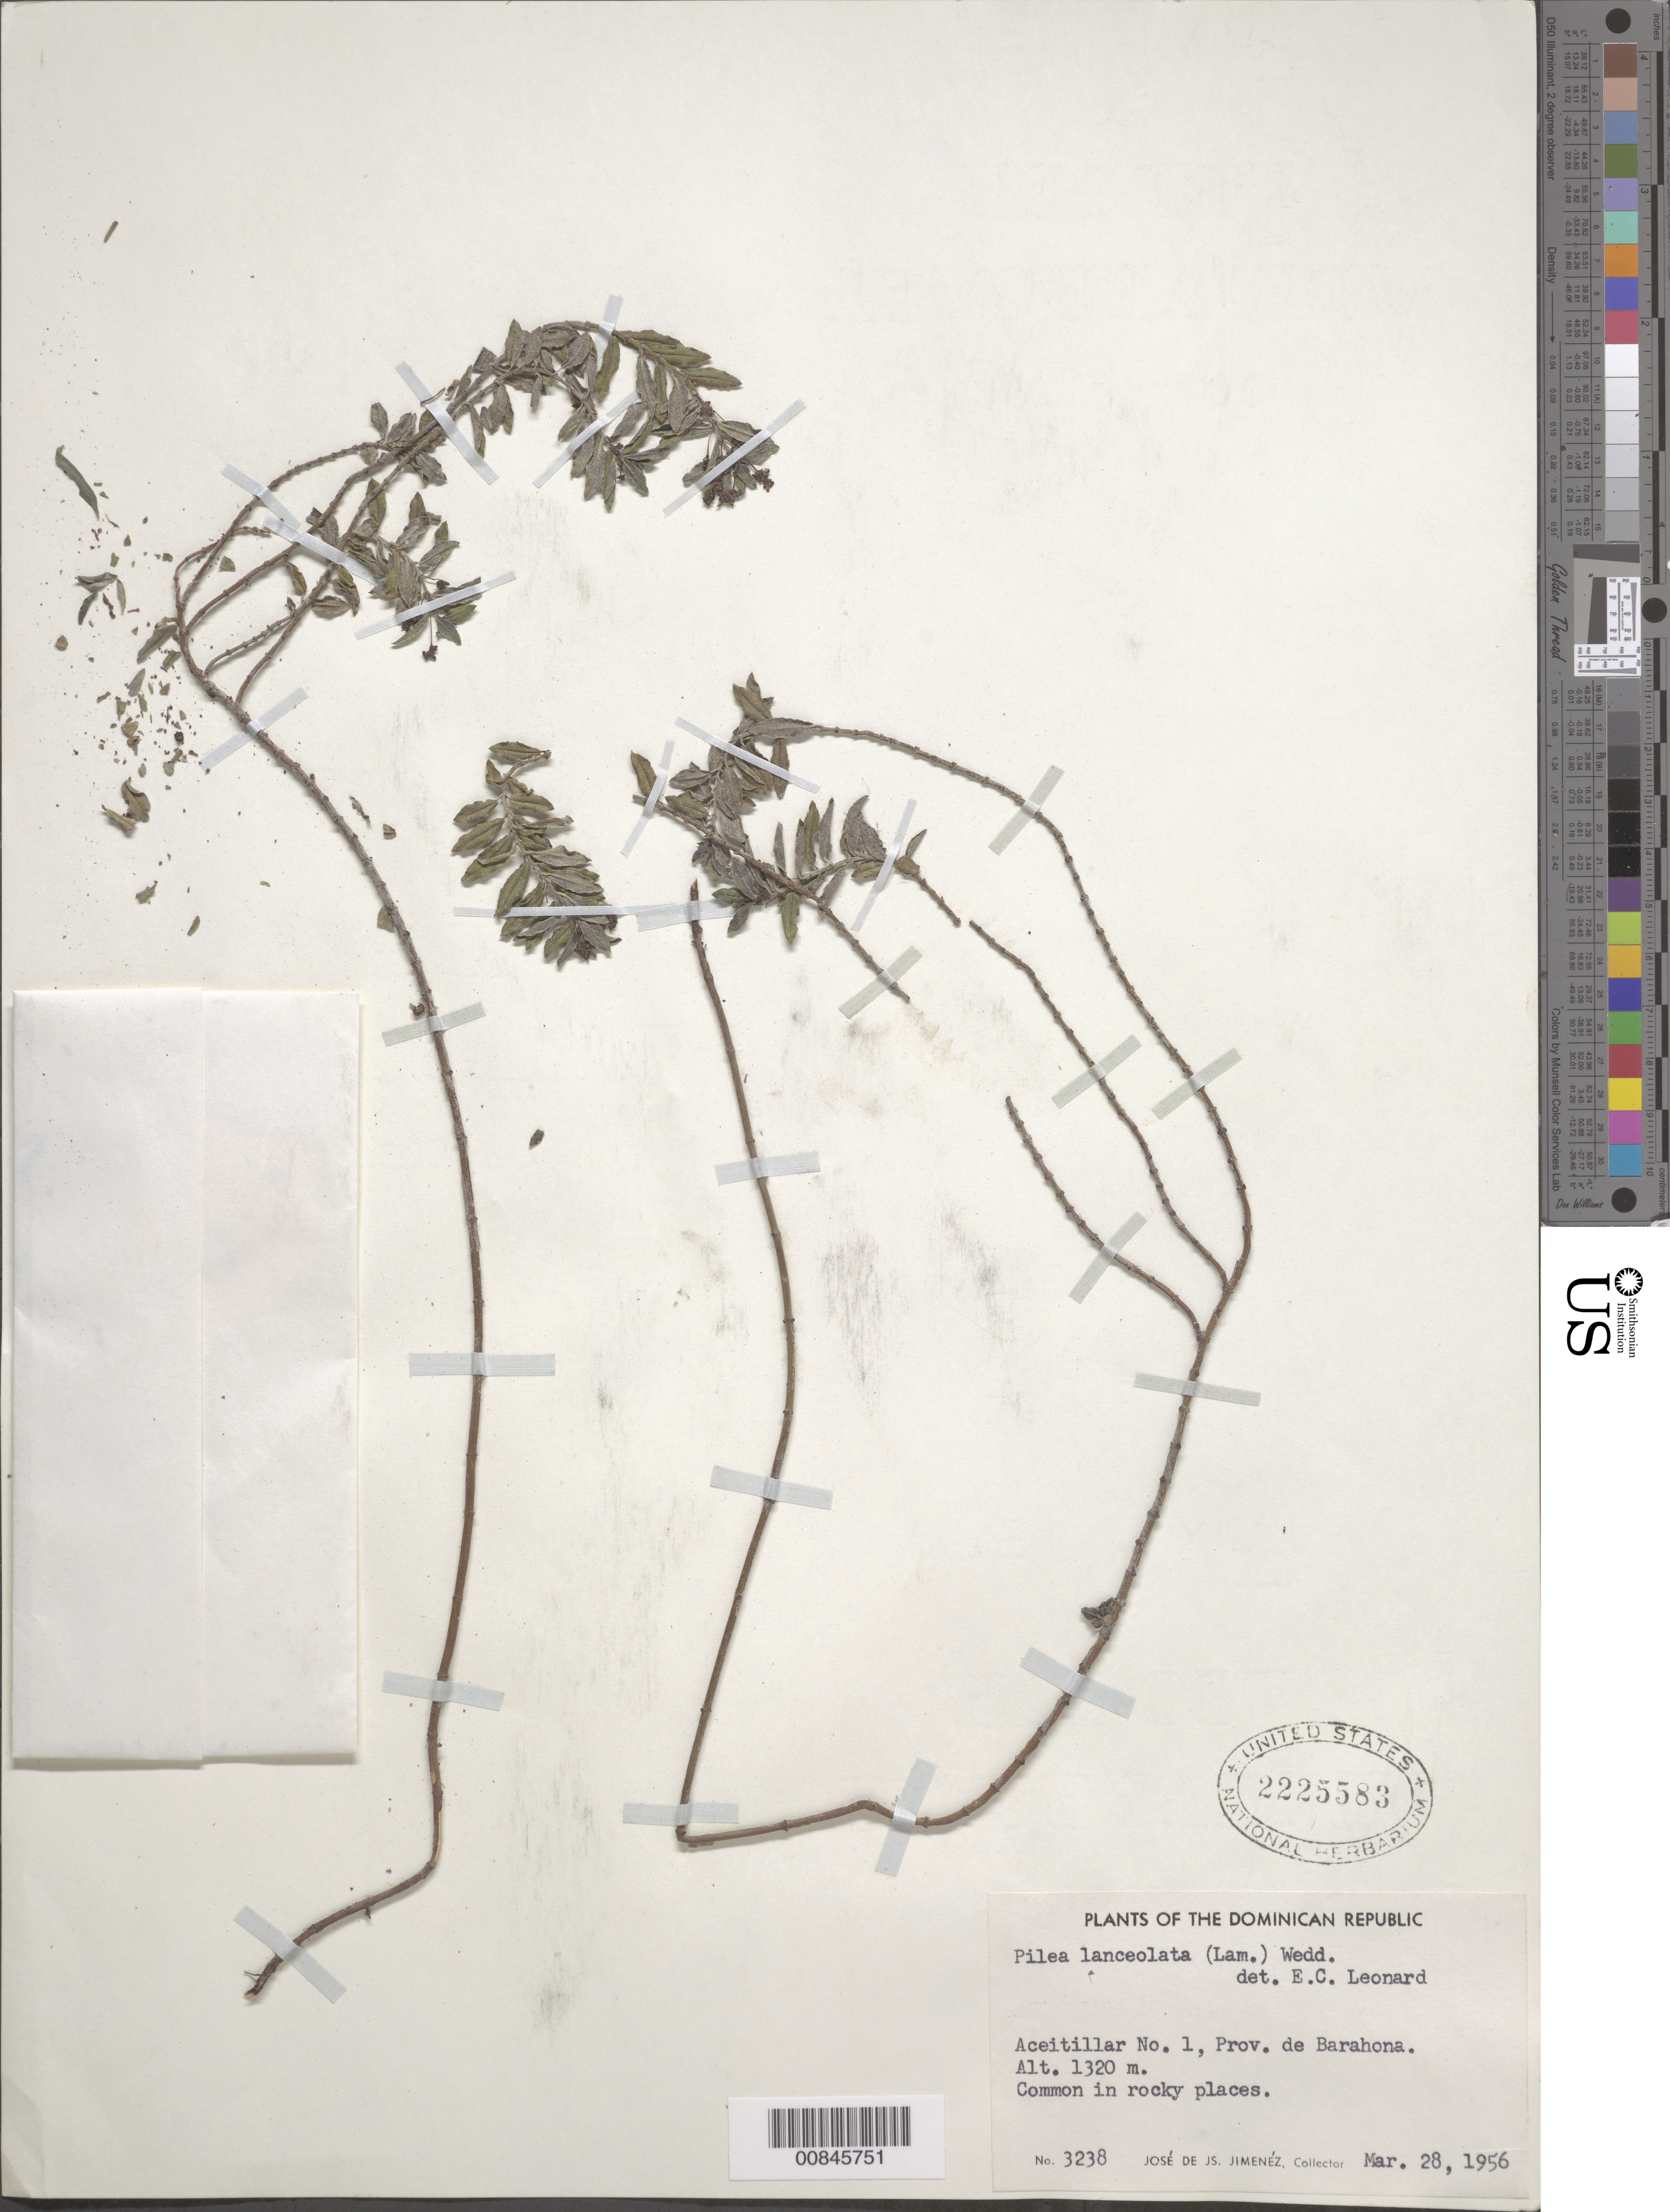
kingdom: Plantae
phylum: Tracheophyta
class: Magnoliopsida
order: Rosales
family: Urticaceae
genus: Pilea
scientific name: Pilea lanceolata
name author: (Savigny) Wedd.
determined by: Leonard, Emery C., (US)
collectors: J. J. Jiménez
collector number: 3238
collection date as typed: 28 Mar 1956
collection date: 1956-03-28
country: Dominican Republic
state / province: Barahona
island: Hispaniola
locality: Aceitillar No. 1.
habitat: Common in rocky places.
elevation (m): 1320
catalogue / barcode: US 2225583